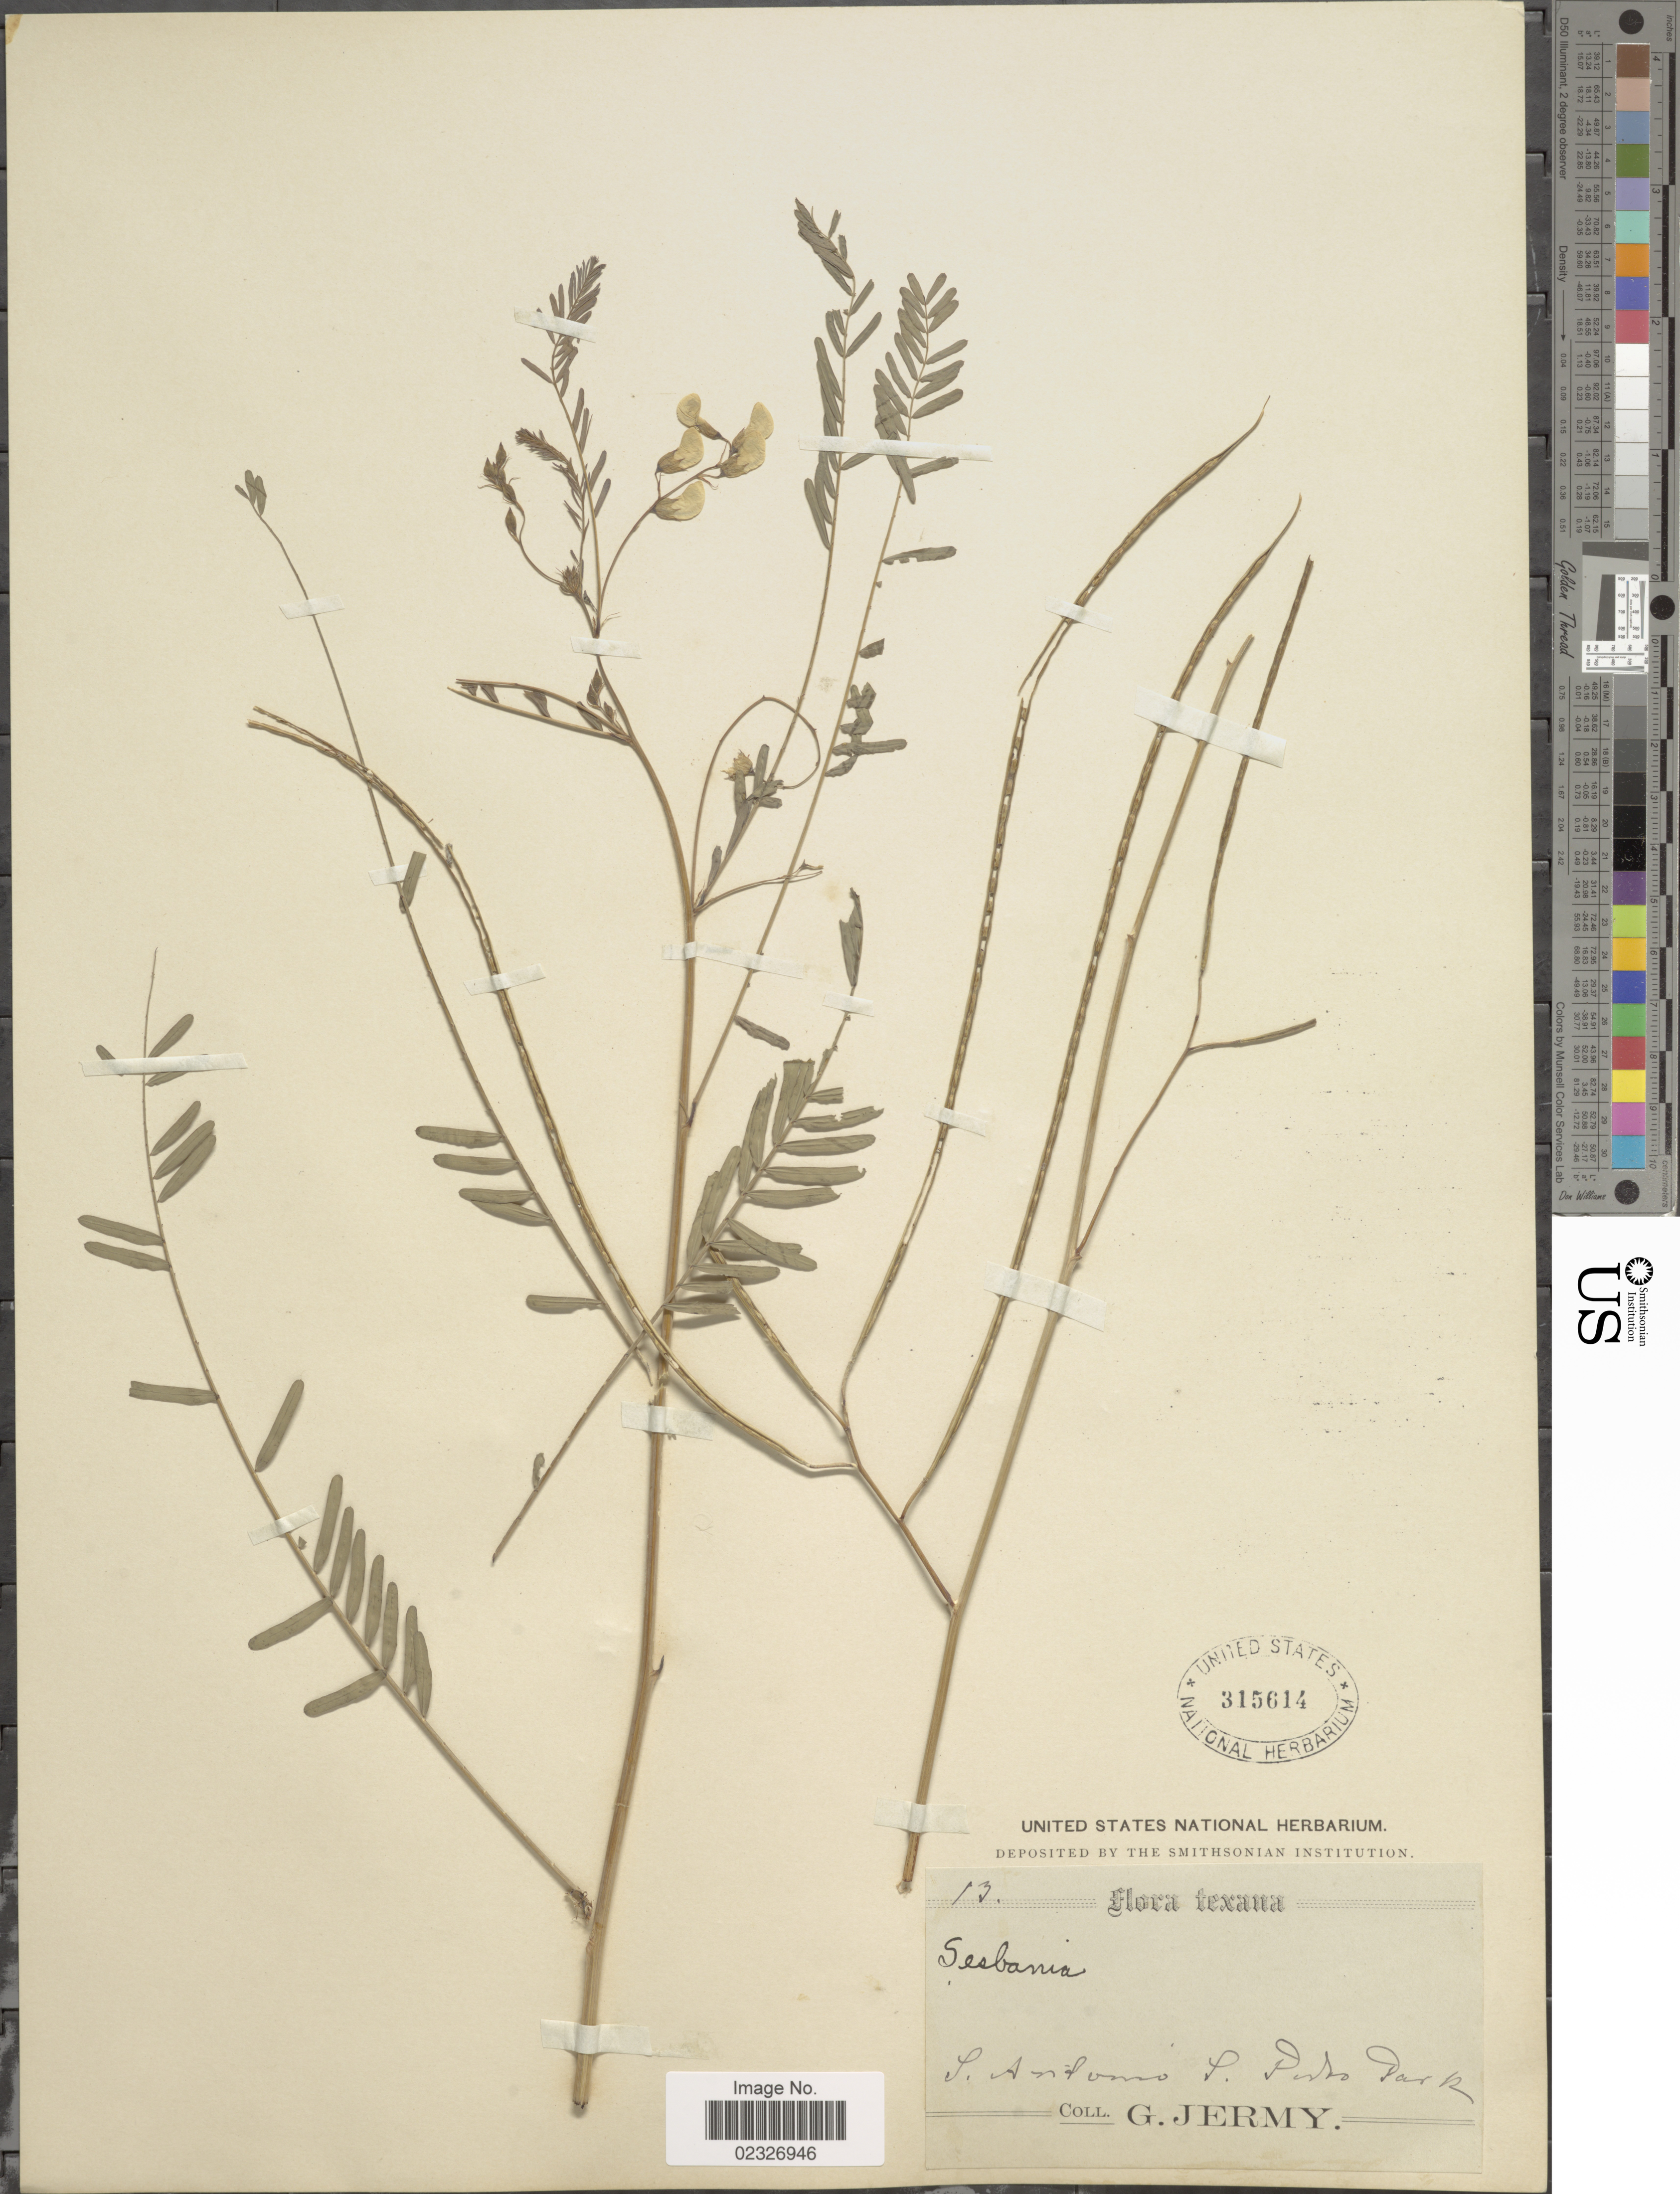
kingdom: Plantae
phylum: Tracheophyta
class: Magnoliopsida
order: Fabales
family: Fabaceae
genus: Sesbania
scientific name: Sesbania exaltata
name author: (Raf.) Cory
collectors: G. Jermy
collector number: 13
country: United States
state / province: Texas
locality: S. Antonio S. Pedro Park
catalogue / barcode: US 315614